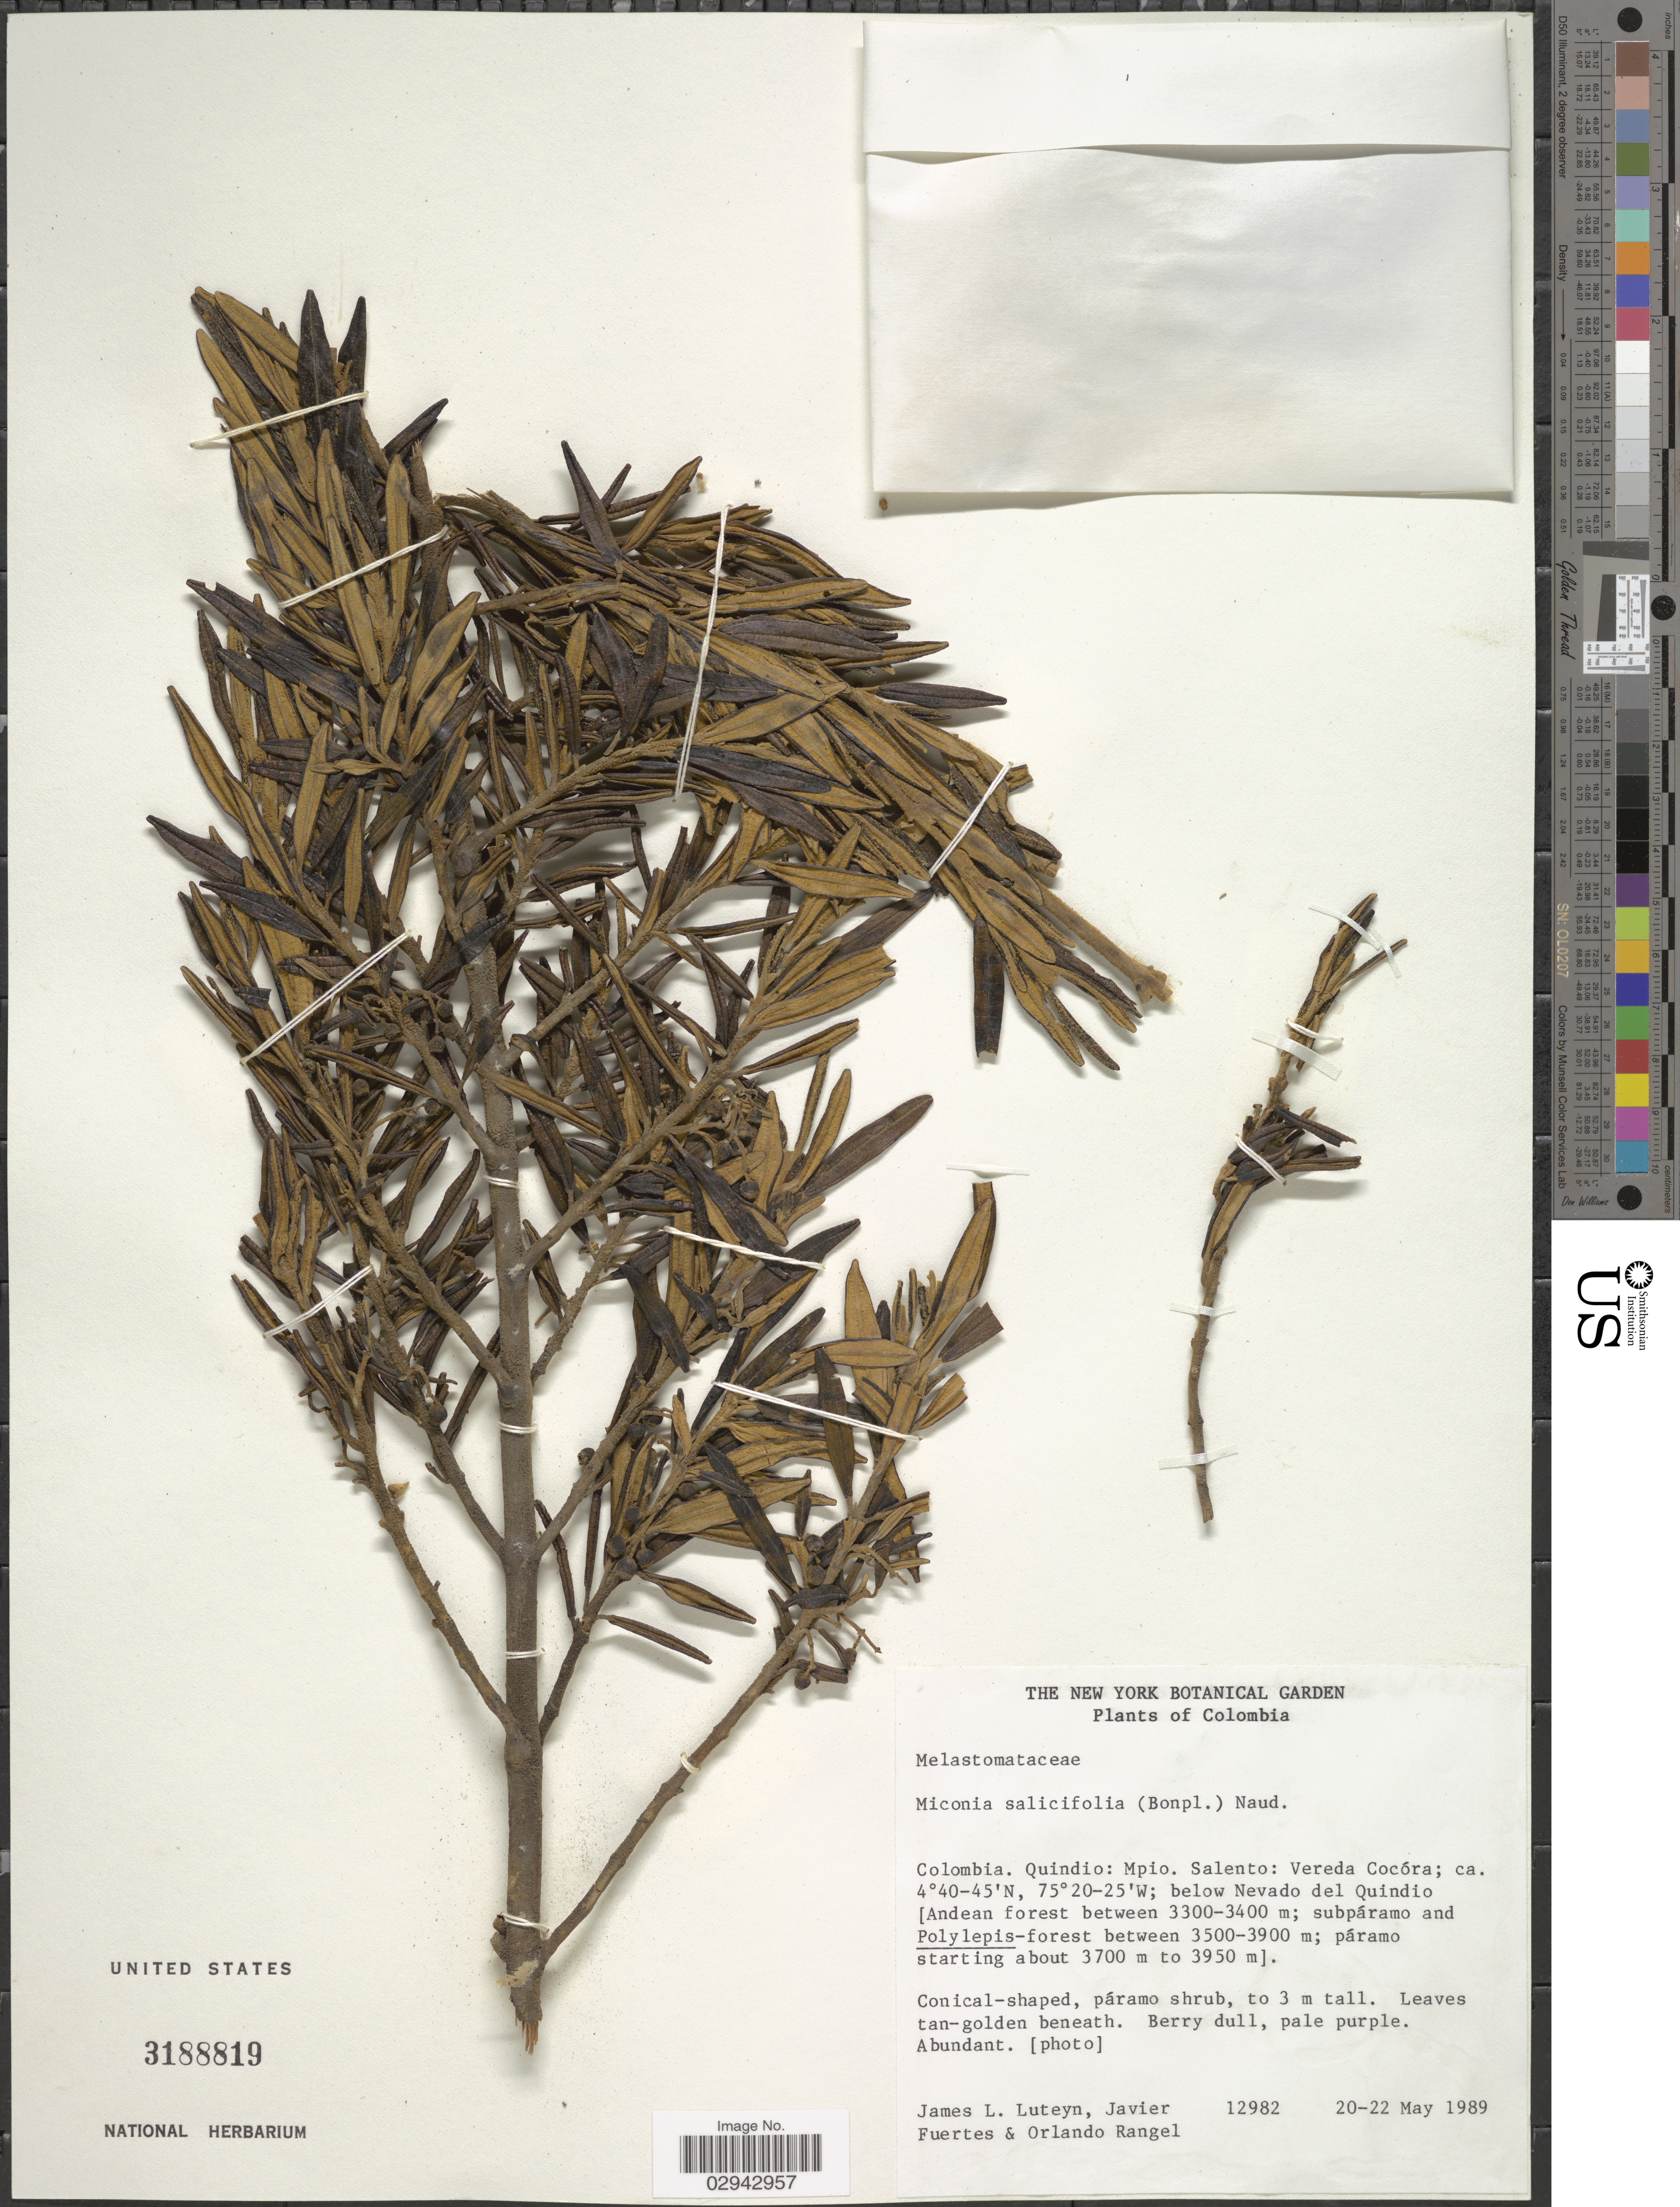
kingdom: Plantae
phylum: Tracheophyta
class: Magnoliopsida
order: Myrtales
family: Melastomataceae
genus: Miconia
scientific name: Miconia salicifolia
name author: (Bonpl.) Naudin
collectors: J. Luteyn, J. Fuertes & O. Rangel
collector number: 12982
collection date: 1989-05-20/1989-05-22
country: Colombia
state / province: Quindío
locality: Mpio. Salento: Vereda Cocóra; below Nevado del Quindio.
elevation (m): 3300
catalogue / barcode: US 3188819